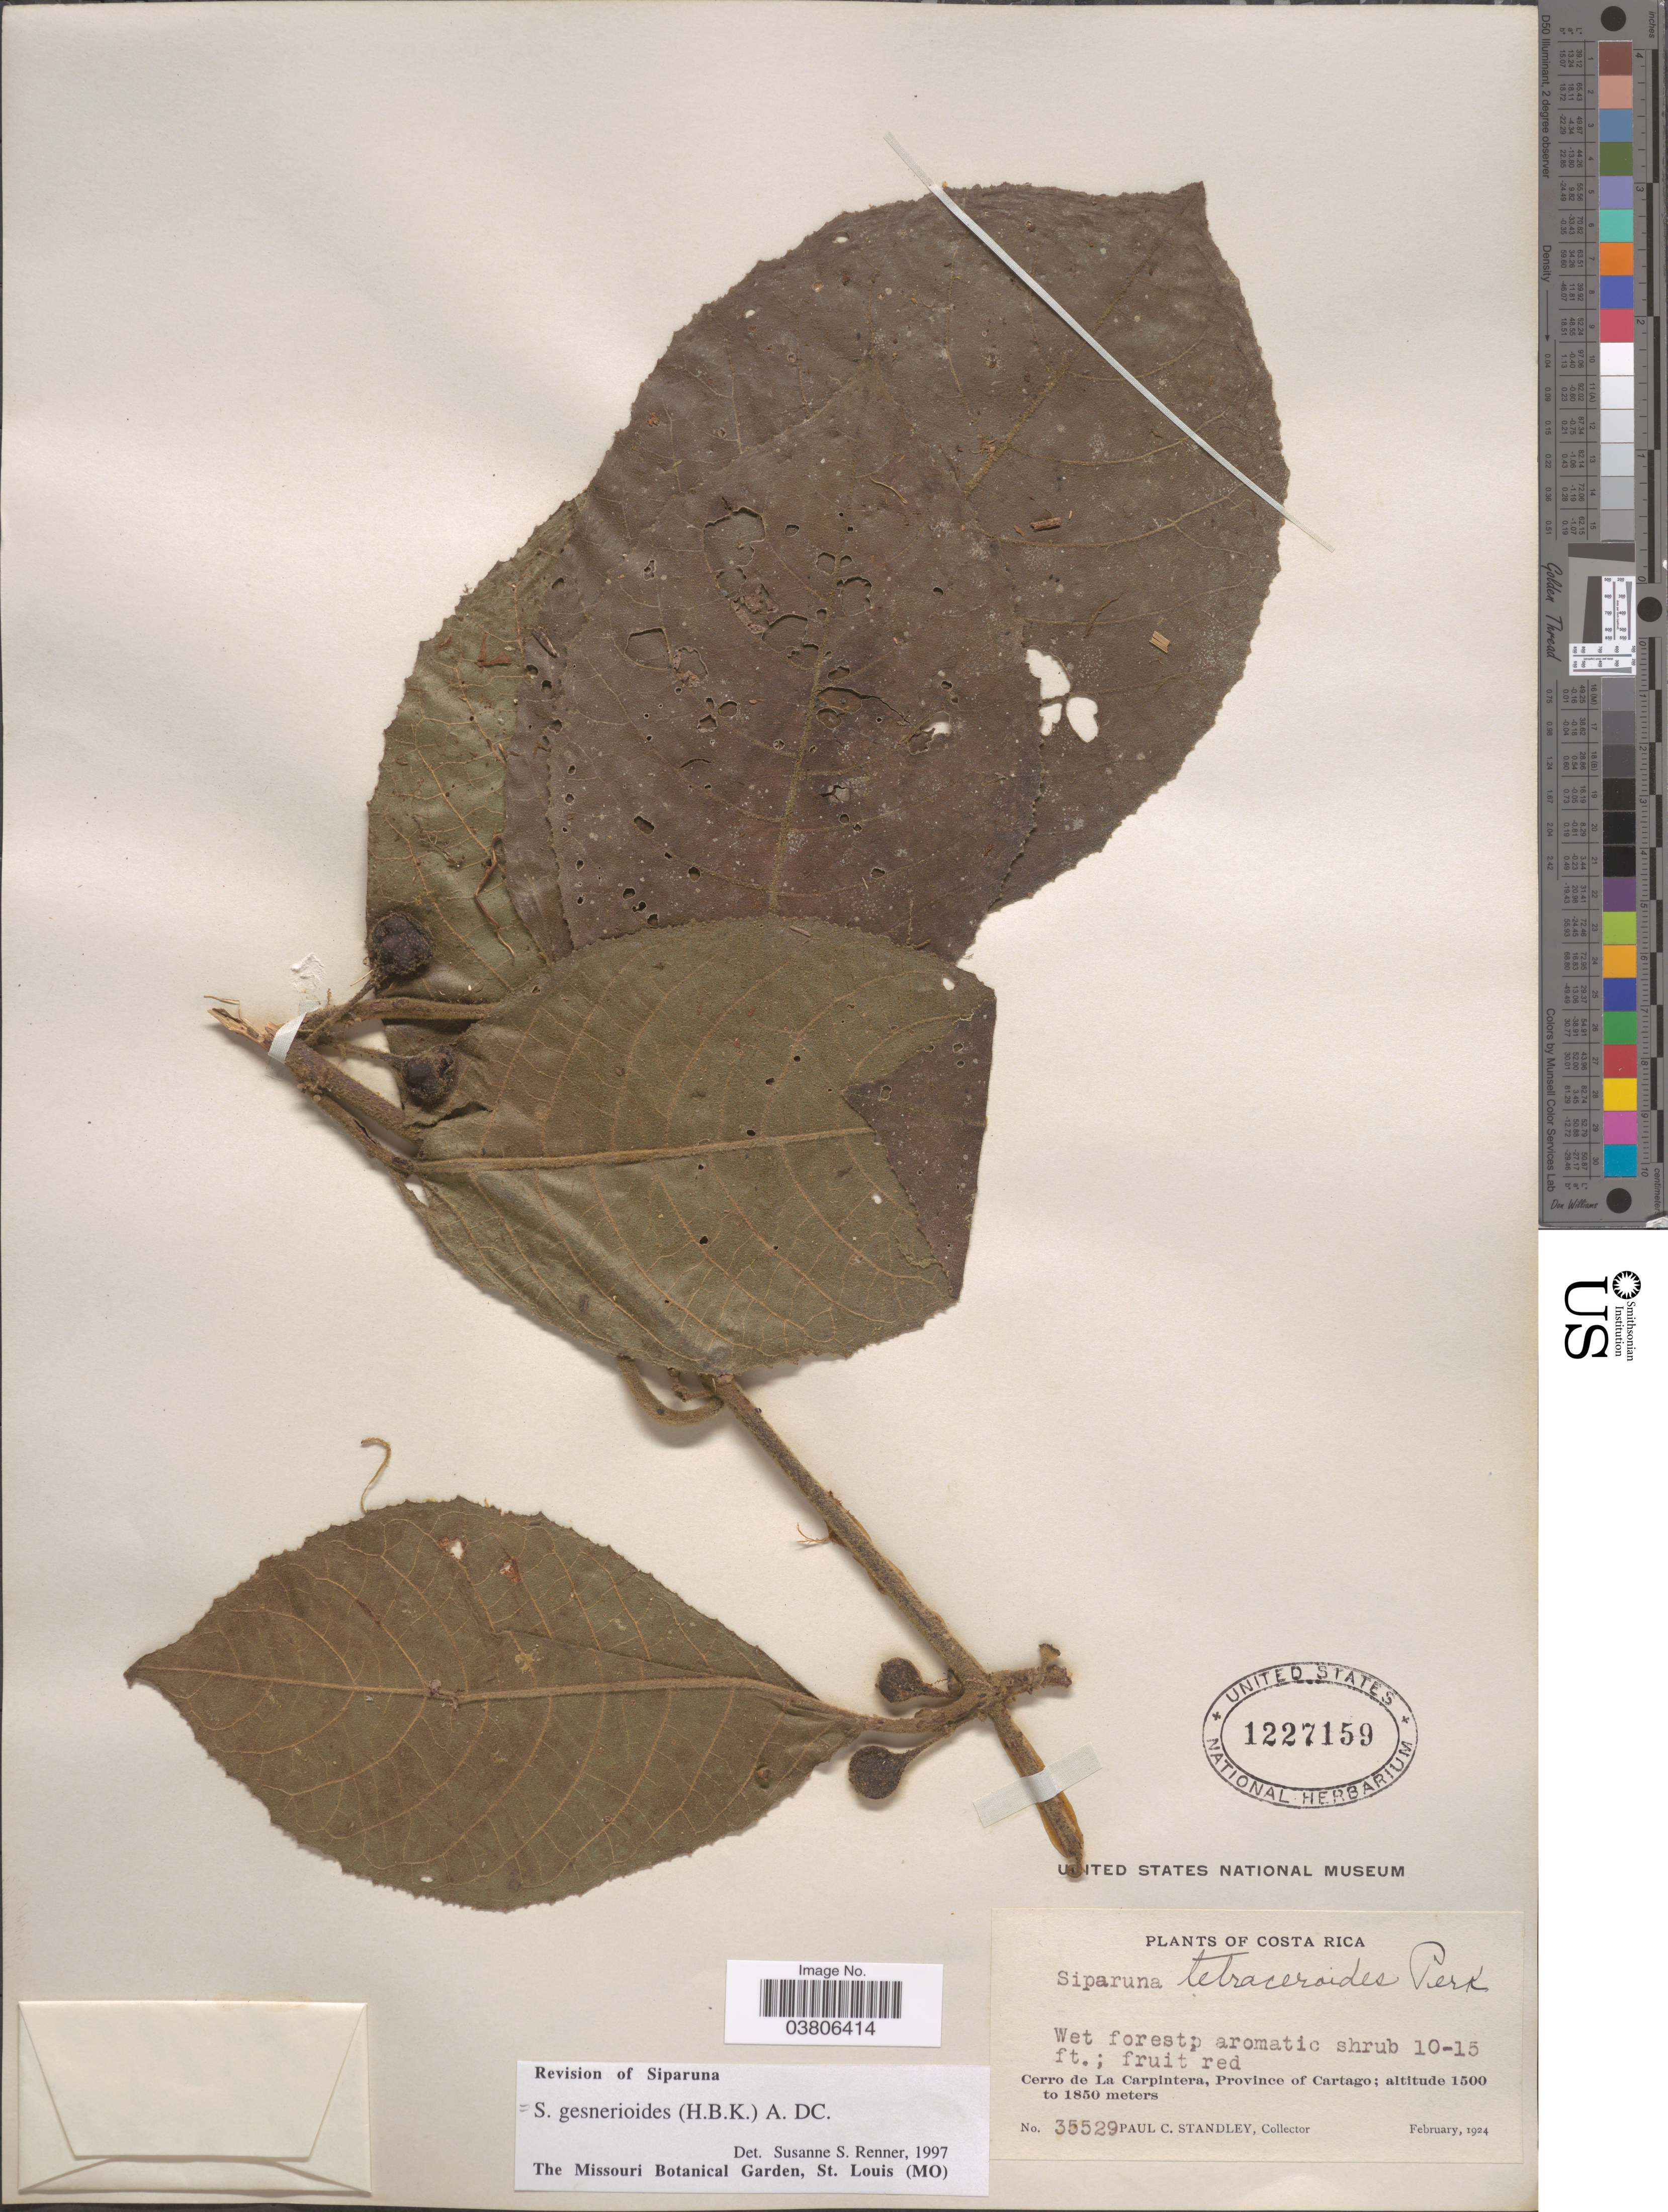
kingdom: Plantae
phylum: Tracheophyta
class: Magnoliopsida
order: Laurales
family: Siparunaceae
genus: Siparuna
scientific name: Siparuna gesnerioides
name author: (Kunth) A. DC.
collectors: P. C. Standley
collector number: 35529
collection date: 1924-02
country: Costa Rica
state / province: Cartago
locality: Cerro de La Carpintera.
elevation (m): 1500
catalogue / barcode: US 1227159